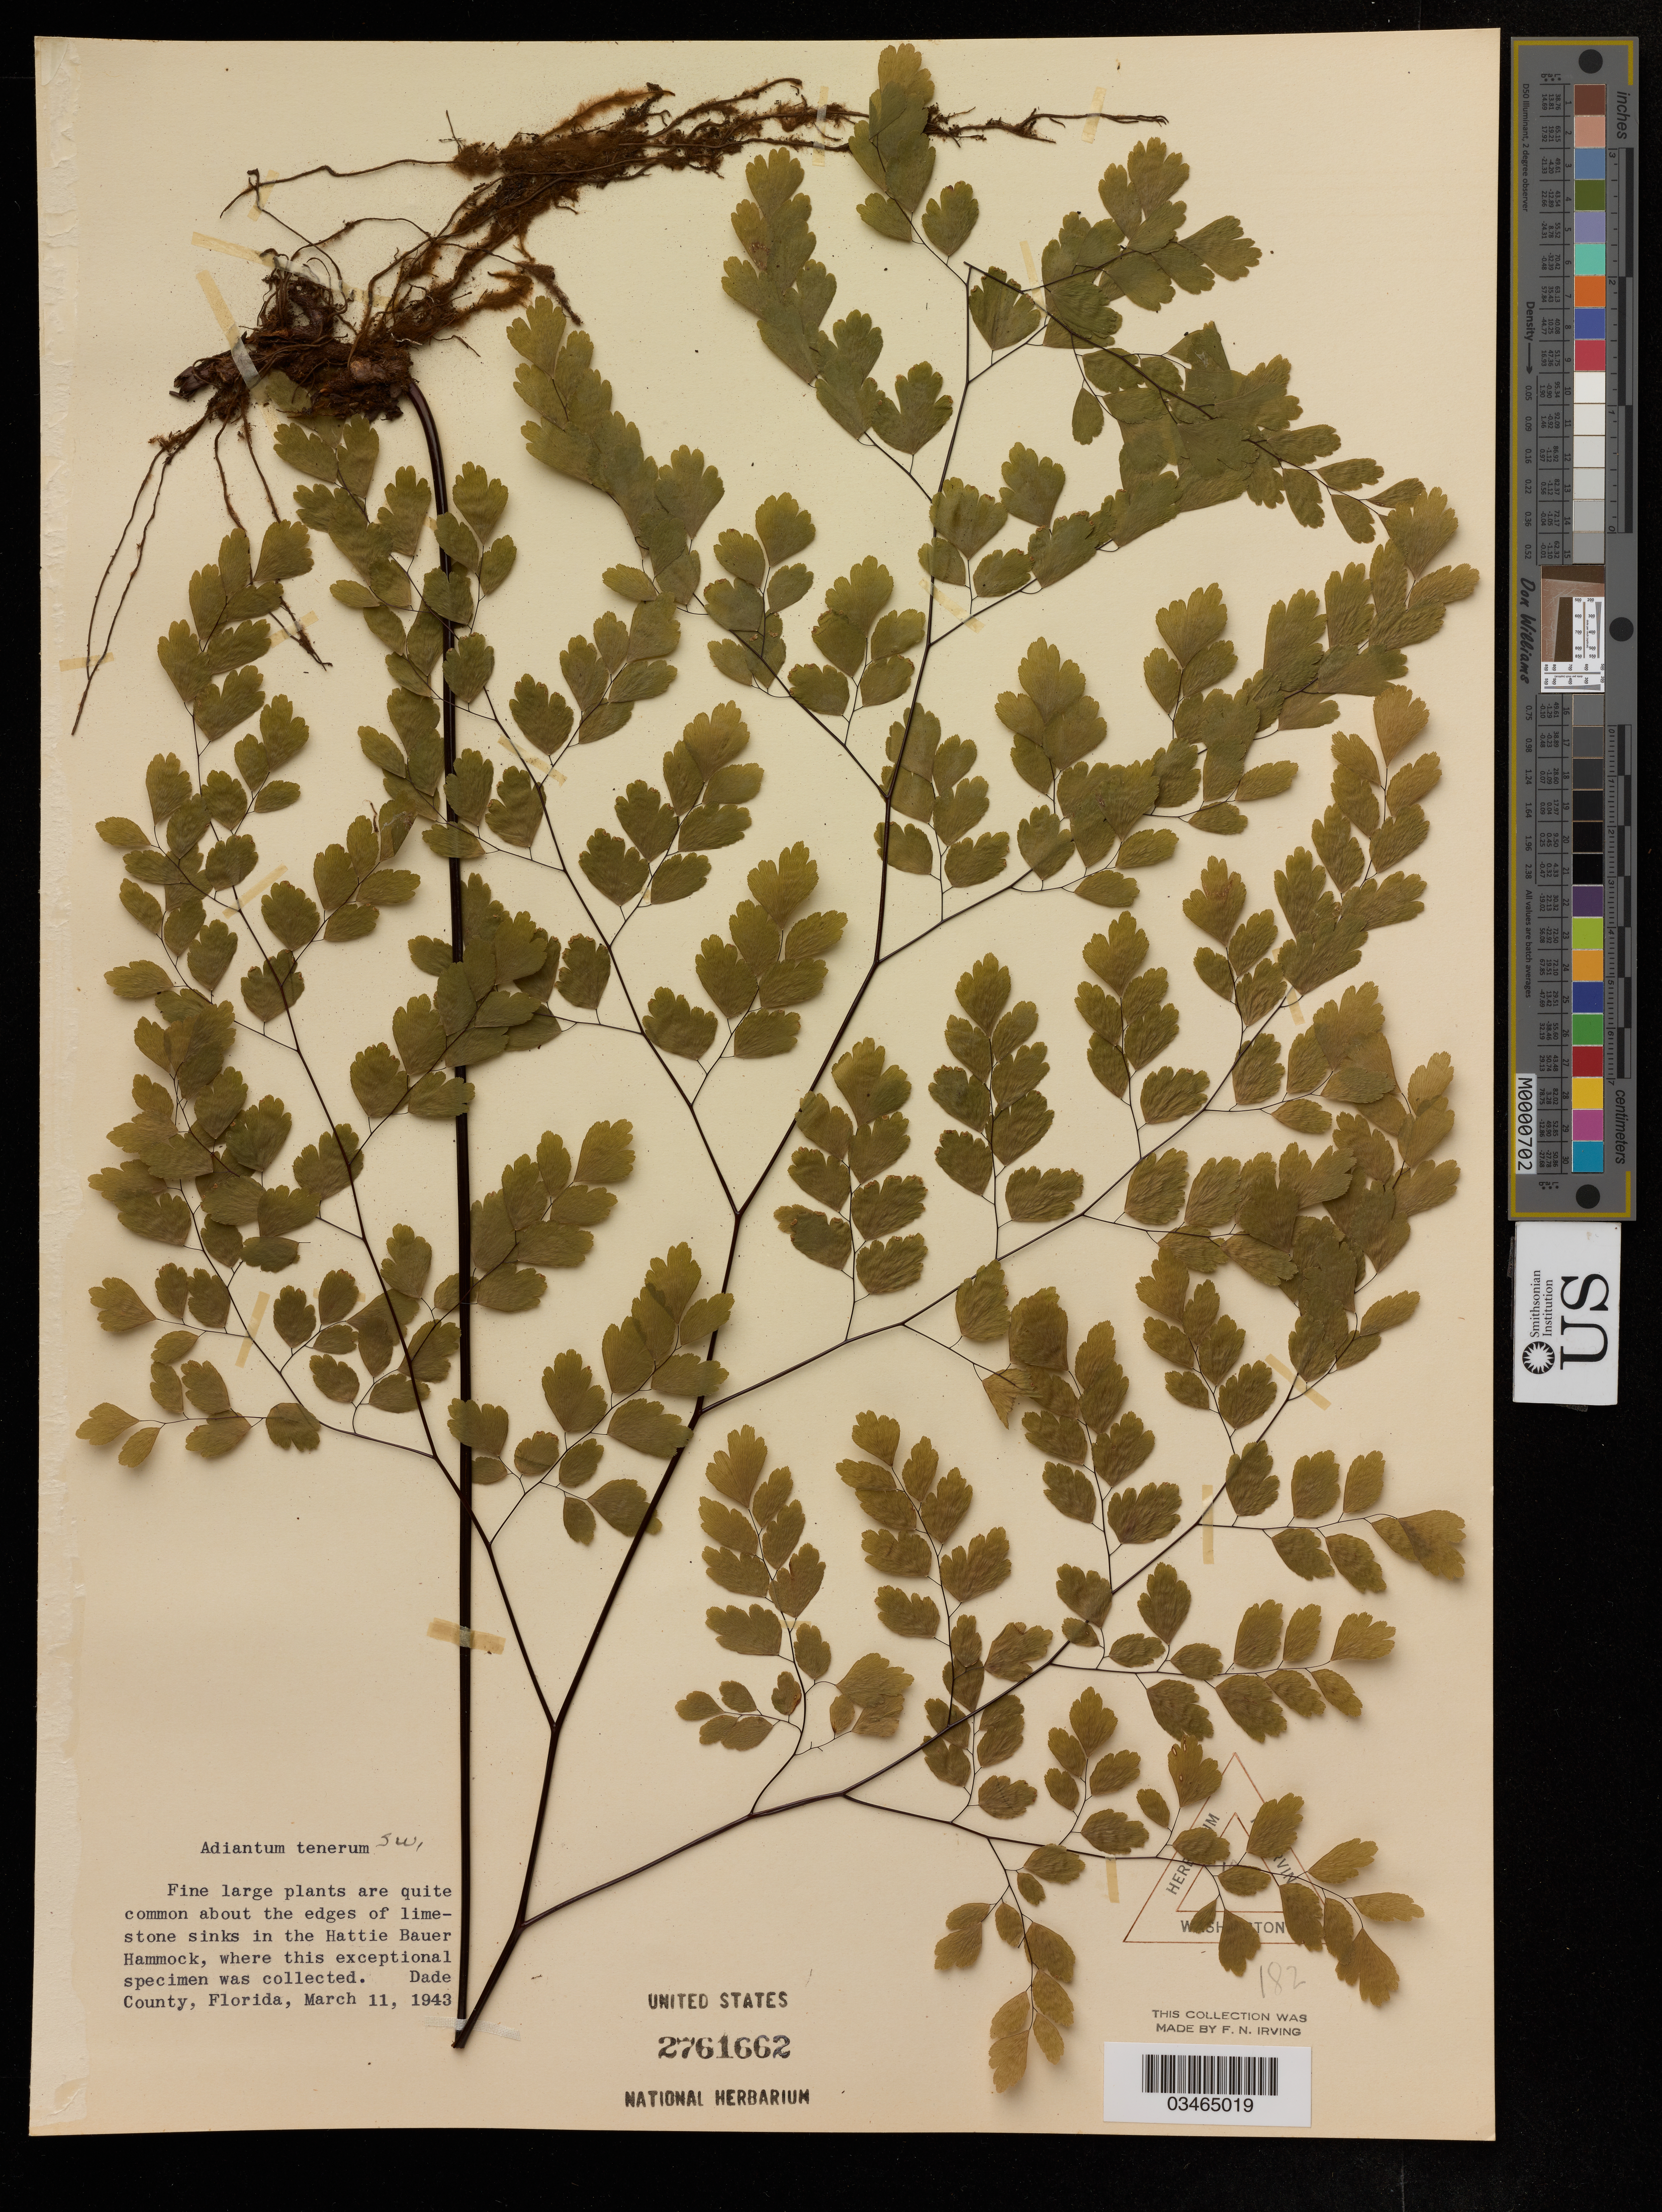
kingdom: Plantae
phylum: Tracheophyta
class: Polypodiopsida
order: Polypodiales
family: Pteridaceae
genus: Adiantum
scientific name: Adiantum tenerum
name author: Sw.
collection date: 1943-03-11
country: United States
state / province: Florida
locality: Dade County.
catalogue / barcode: US 2761662